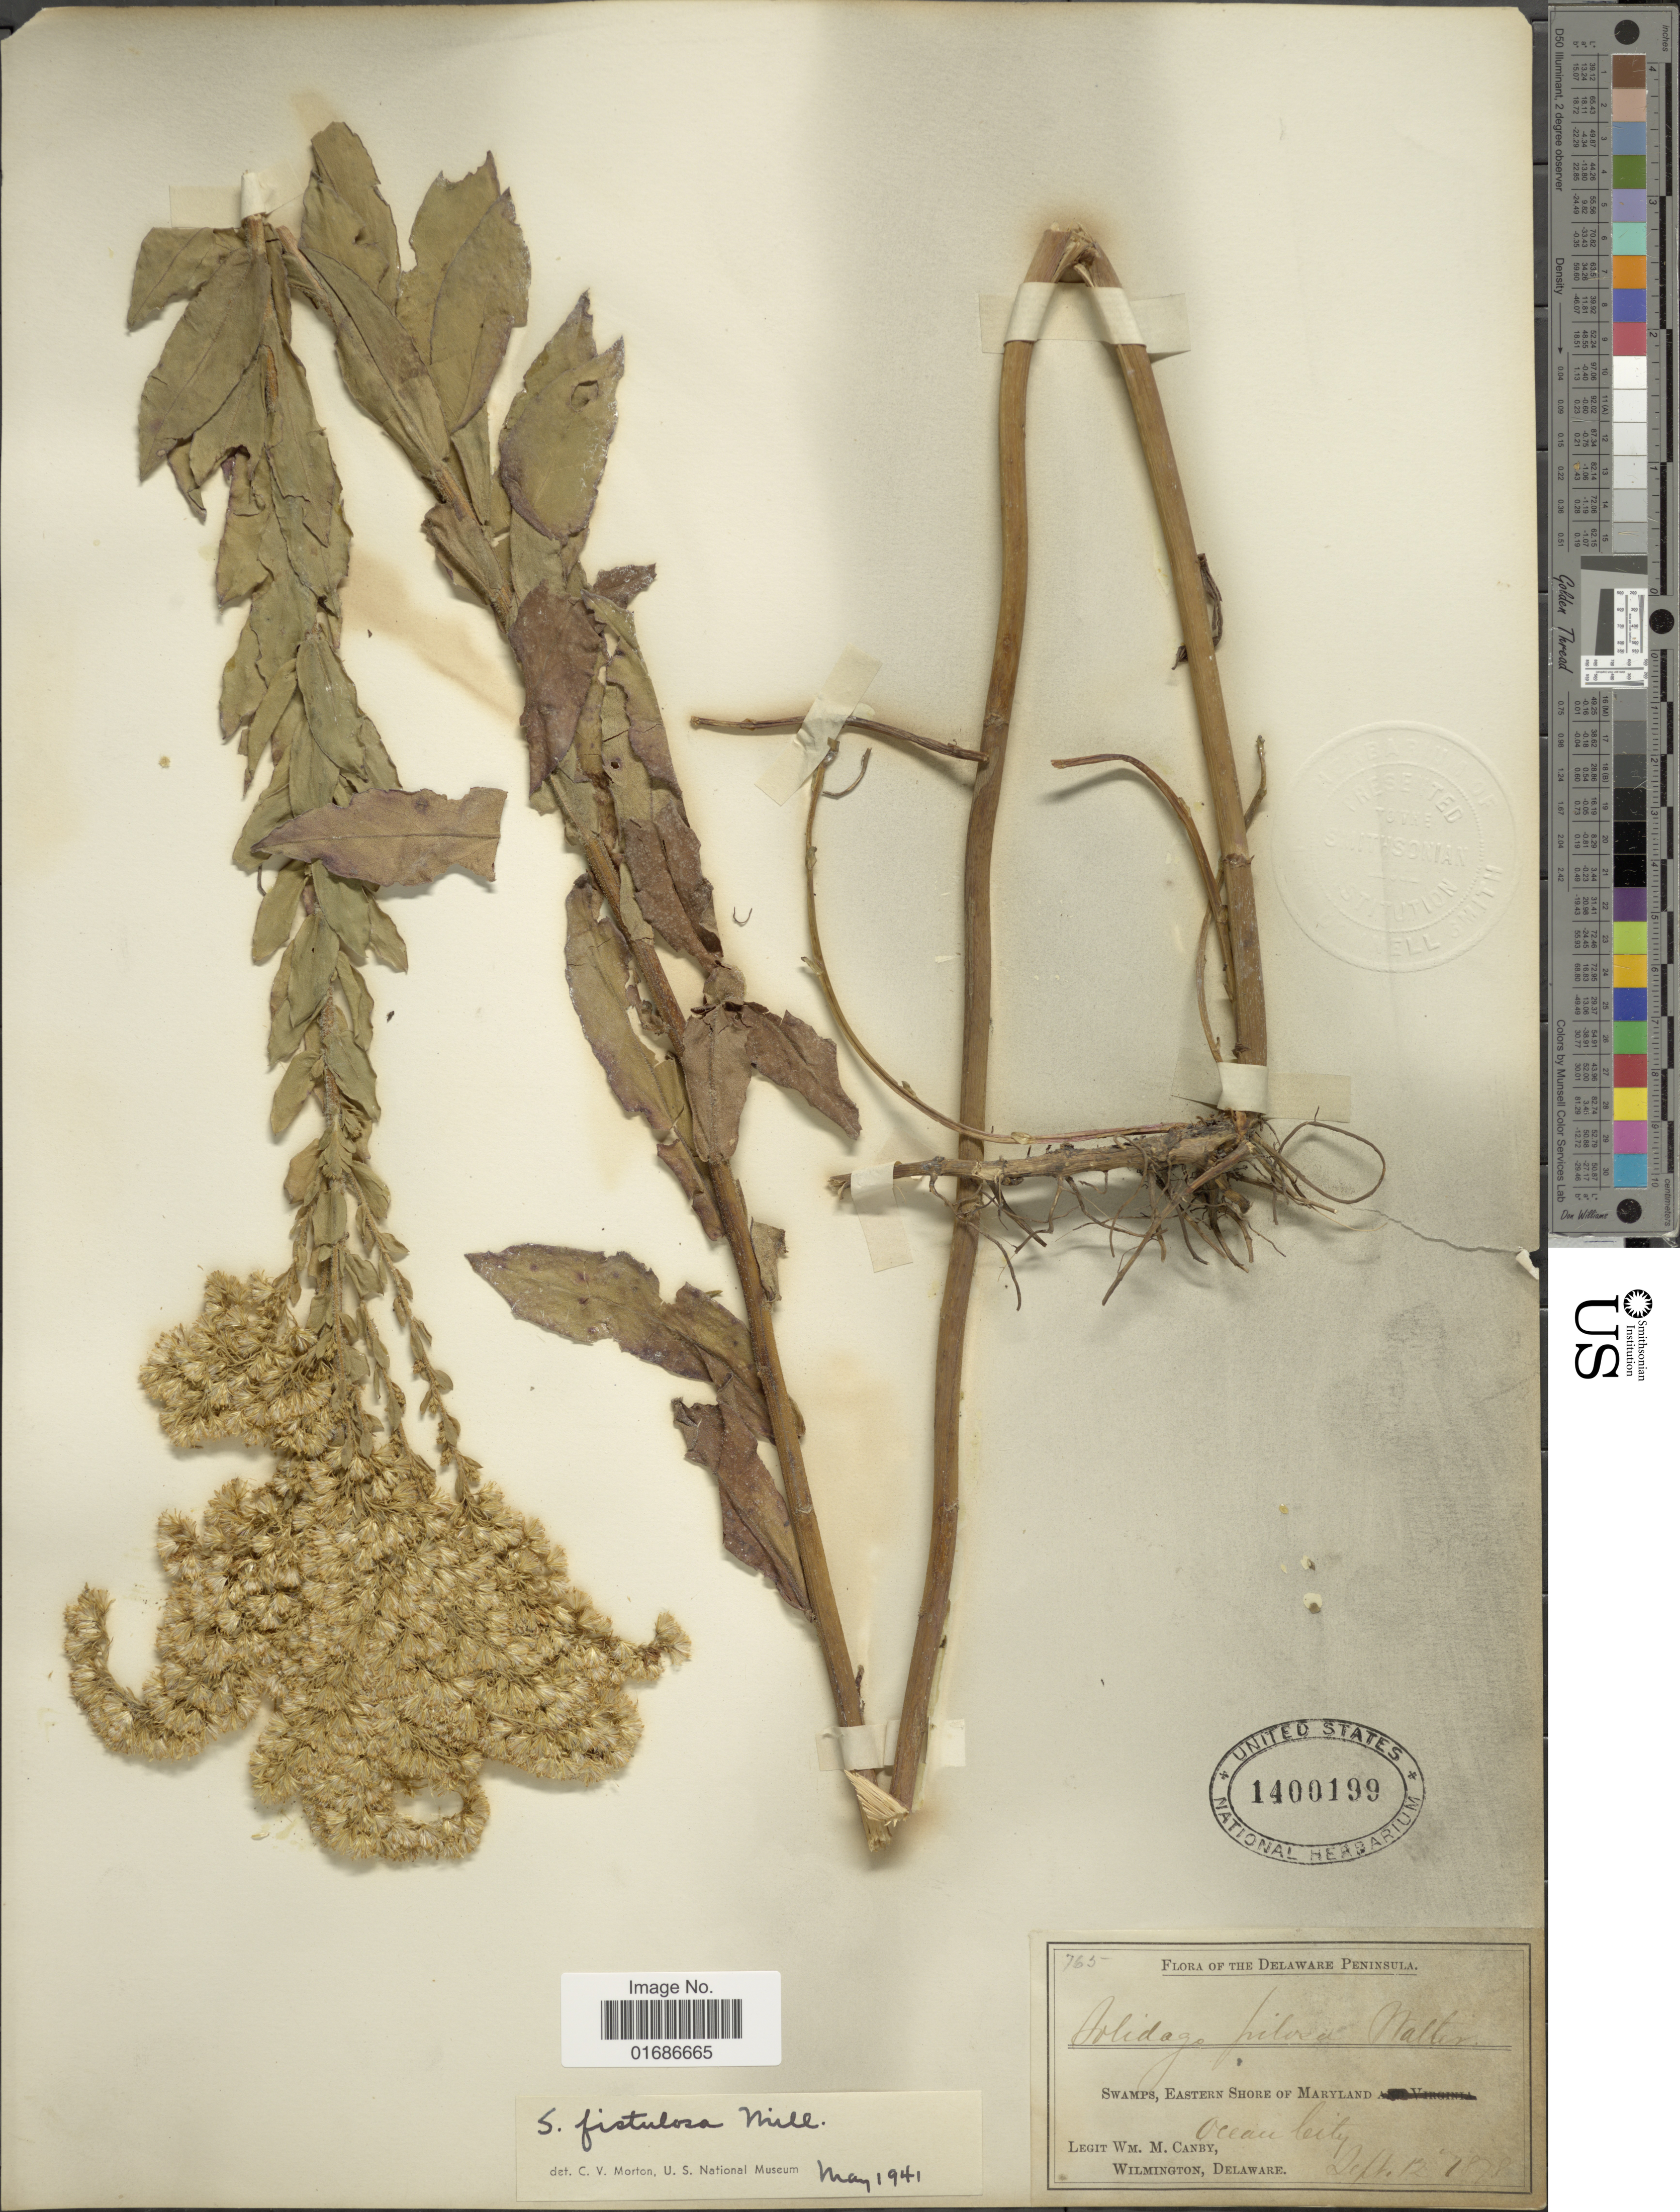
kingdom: Plantae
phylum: Tracheophyta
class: Magnoliopsida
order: Asterales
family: Asteraceae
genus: Solidago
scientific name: Solidago fistulosa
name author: Mill.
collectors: W. M. Canby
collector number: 765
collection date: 1878-09-12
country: United States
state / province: Delaware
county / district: New Castle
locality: Swamps, Eastern Shore of Maryland, Wilmington, Delaware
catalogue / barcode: US 1400199